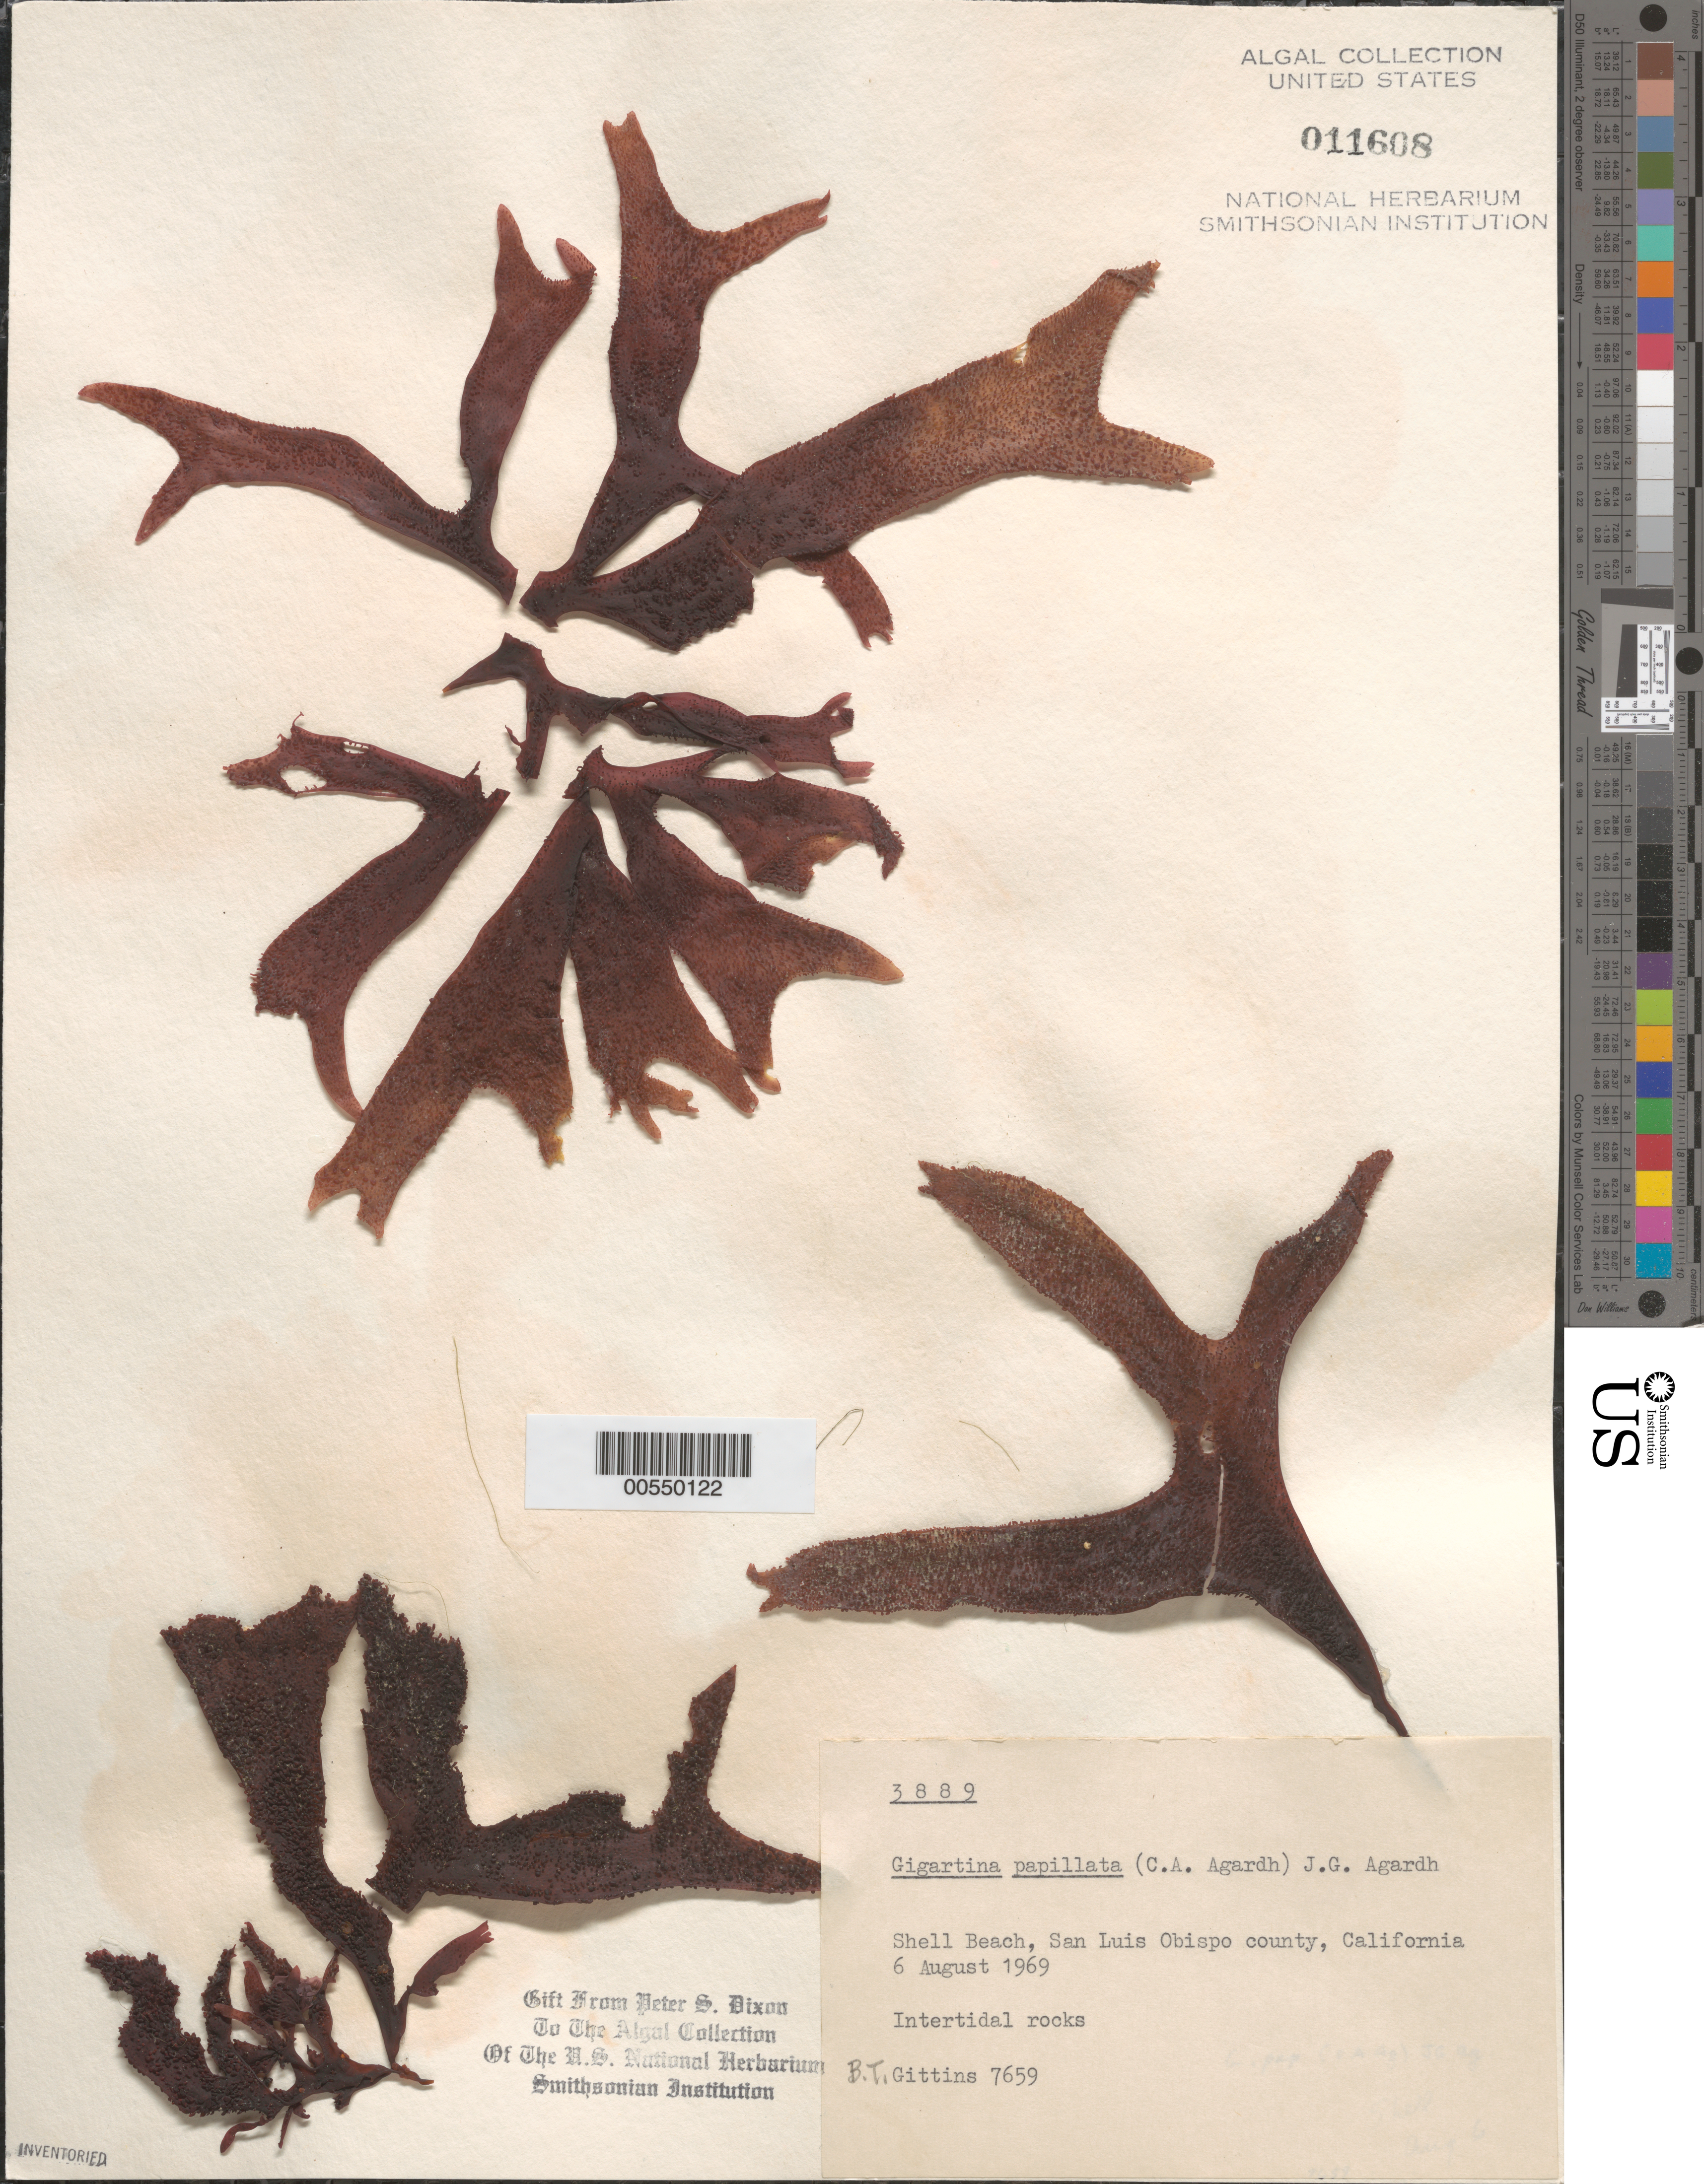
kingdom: Plantae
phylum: Rhodophyta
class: Florideophyceae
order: Gigartinales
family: Phyllophoraceae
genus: Mastocarpus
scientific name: Mastocarpus papillatus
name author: (C. Agardh) Kütz.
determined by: Algae name updating Project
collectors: B. Gittins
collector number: BTG 7659 & PSD 3889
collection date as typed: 06 Aug 1969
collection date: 1969-08-06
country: United States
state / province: California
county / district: San Luis Obispo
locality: Shell Beach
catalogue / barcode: US 11608